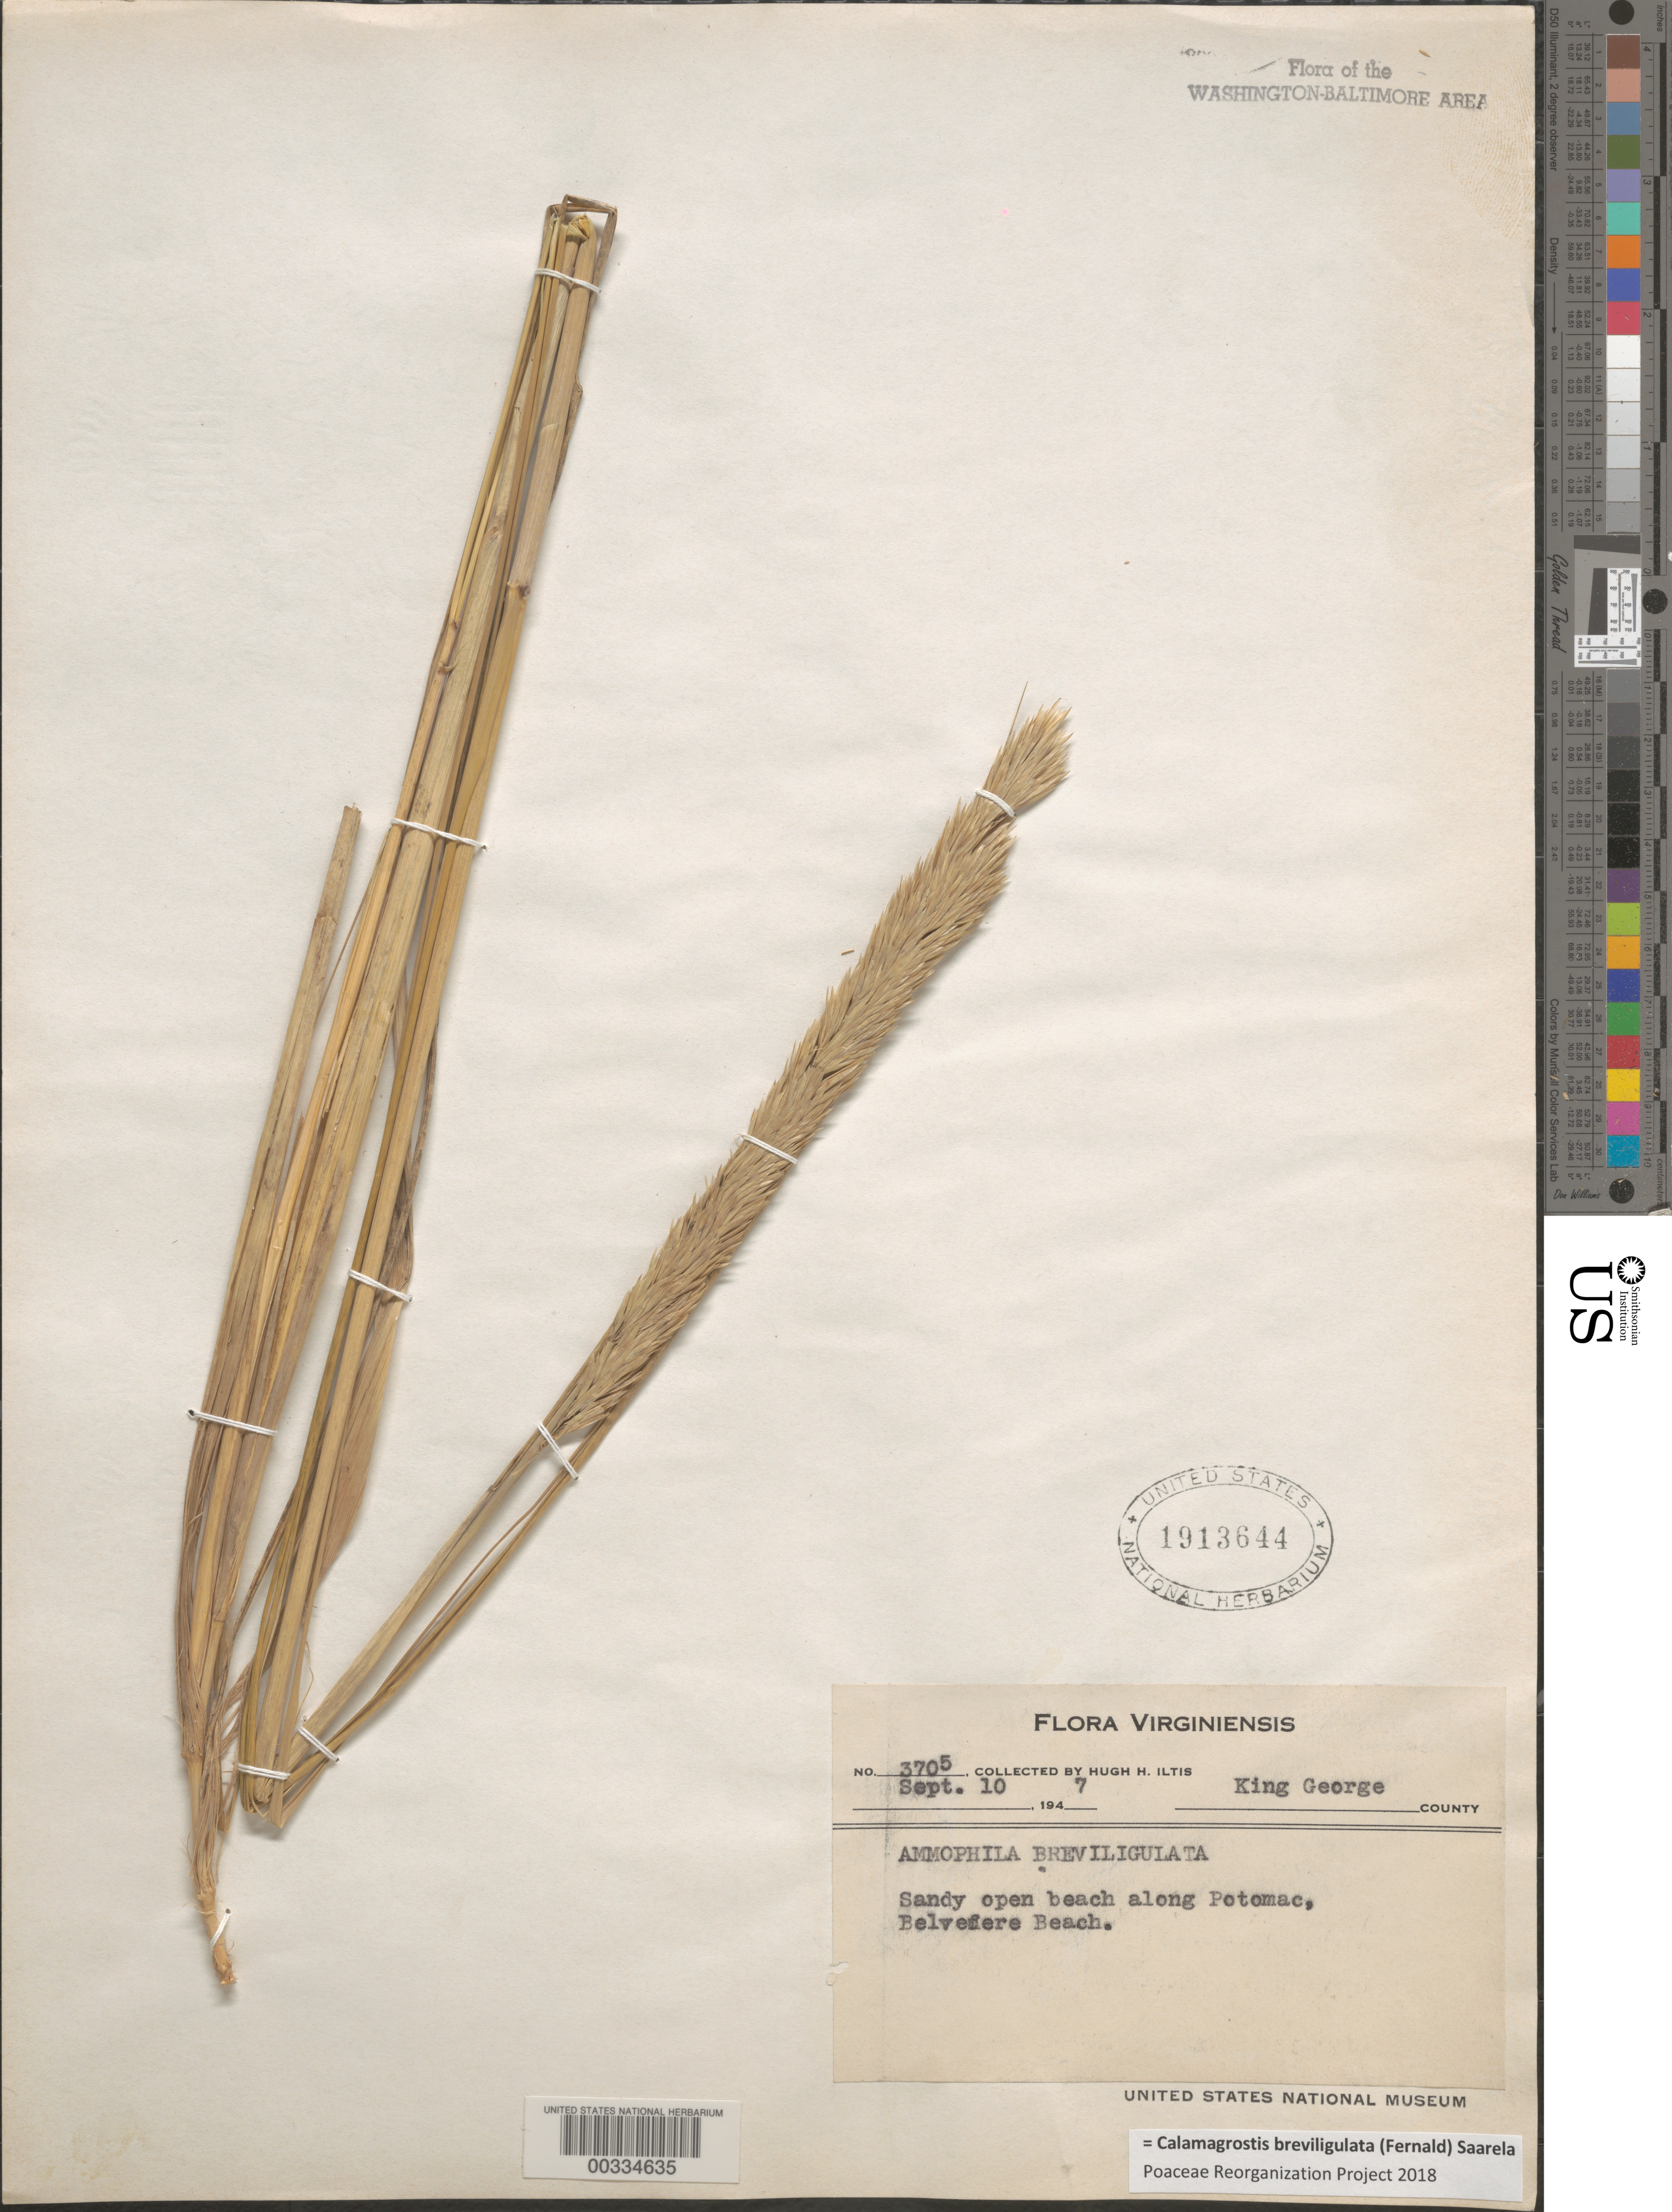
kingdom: Plantae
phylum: Tracheophyta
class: Liliopsida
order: Poales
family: Poaceae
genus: Calamagrostis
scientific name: Calamagrostis breviligulata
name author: (Fernald) Saarela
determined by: Poaceae Reorganization Project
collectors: H. H. Iltis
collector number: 3705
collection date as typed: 10 Sep 1947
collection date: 1947-09-10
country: United States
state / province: Virginia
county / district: King George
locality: Belvedere Beach, Potomac River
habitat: Sandy opem beach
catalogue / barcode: US 1913644